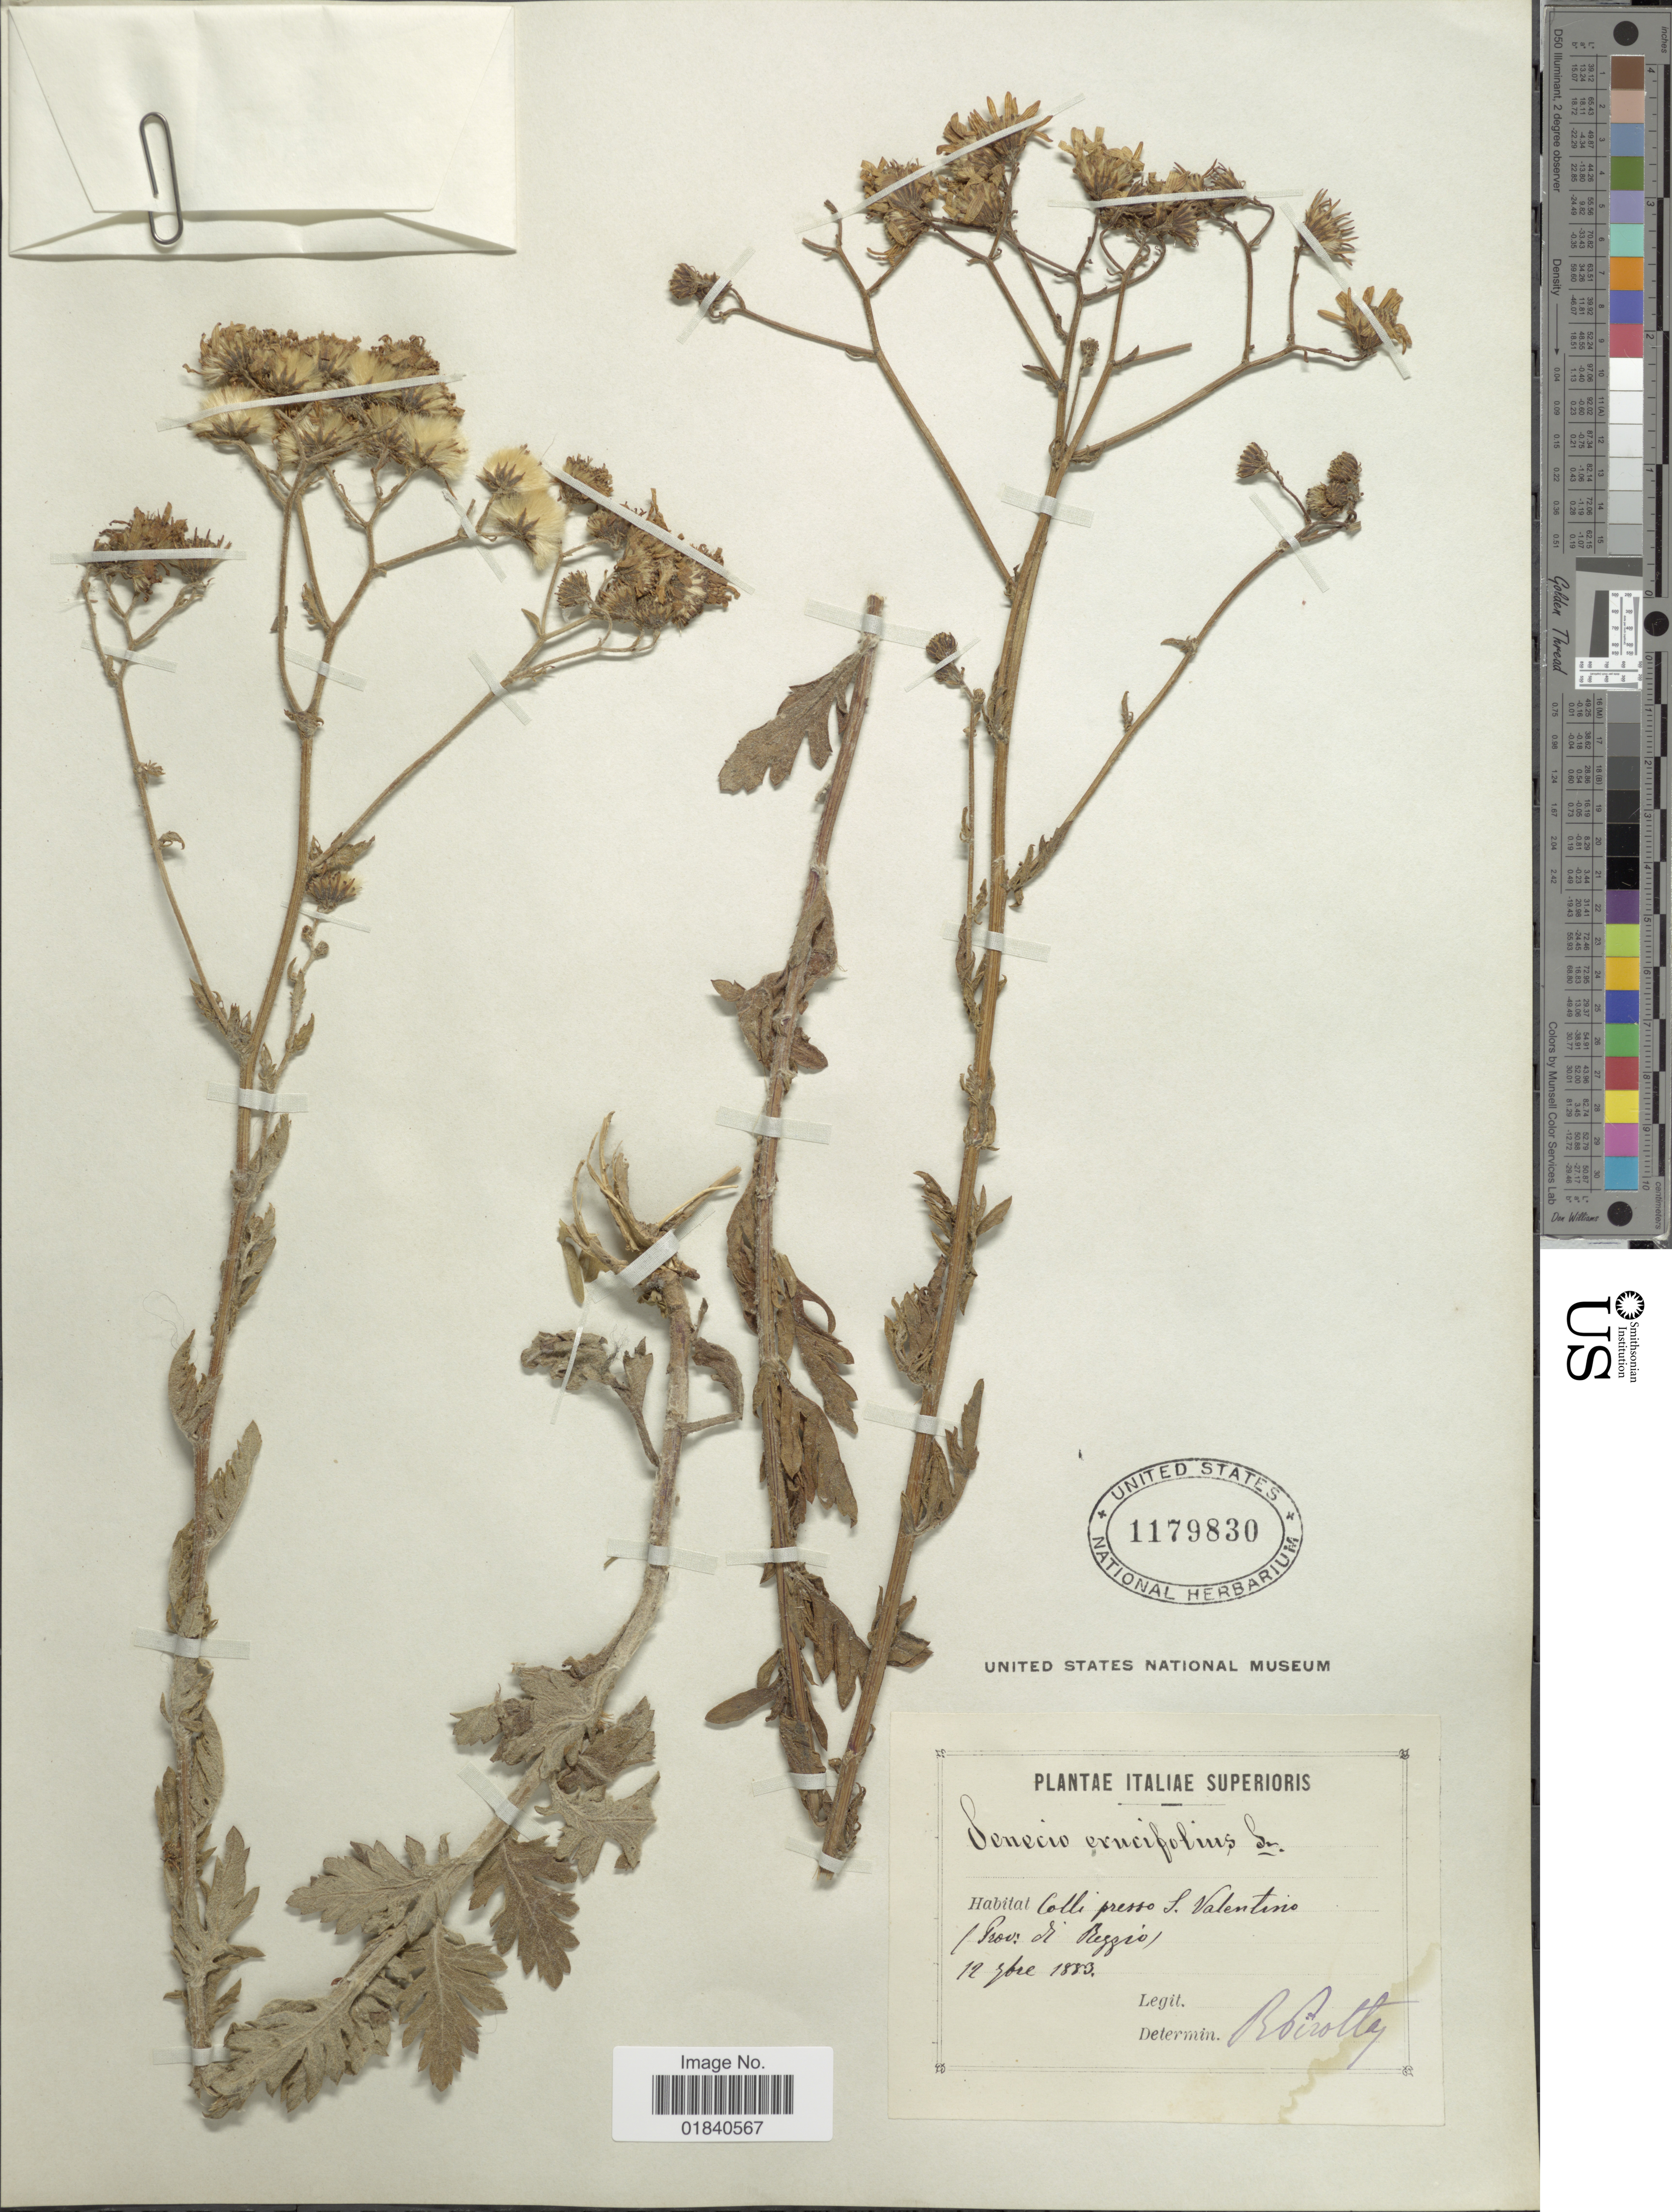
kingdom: Plantae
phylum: Tracheophyta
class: Magnoliopsida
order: Asterales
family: Asteraceae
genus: Jacobaea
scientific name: Jacobaea erucifolia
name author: (L.) G. Gaertn. et al.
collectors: R. Pinotta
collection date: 1883-09-14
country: Italy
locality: Colli presso S. Valentino. (Prov. di Reggio)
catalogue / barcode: US 1179830